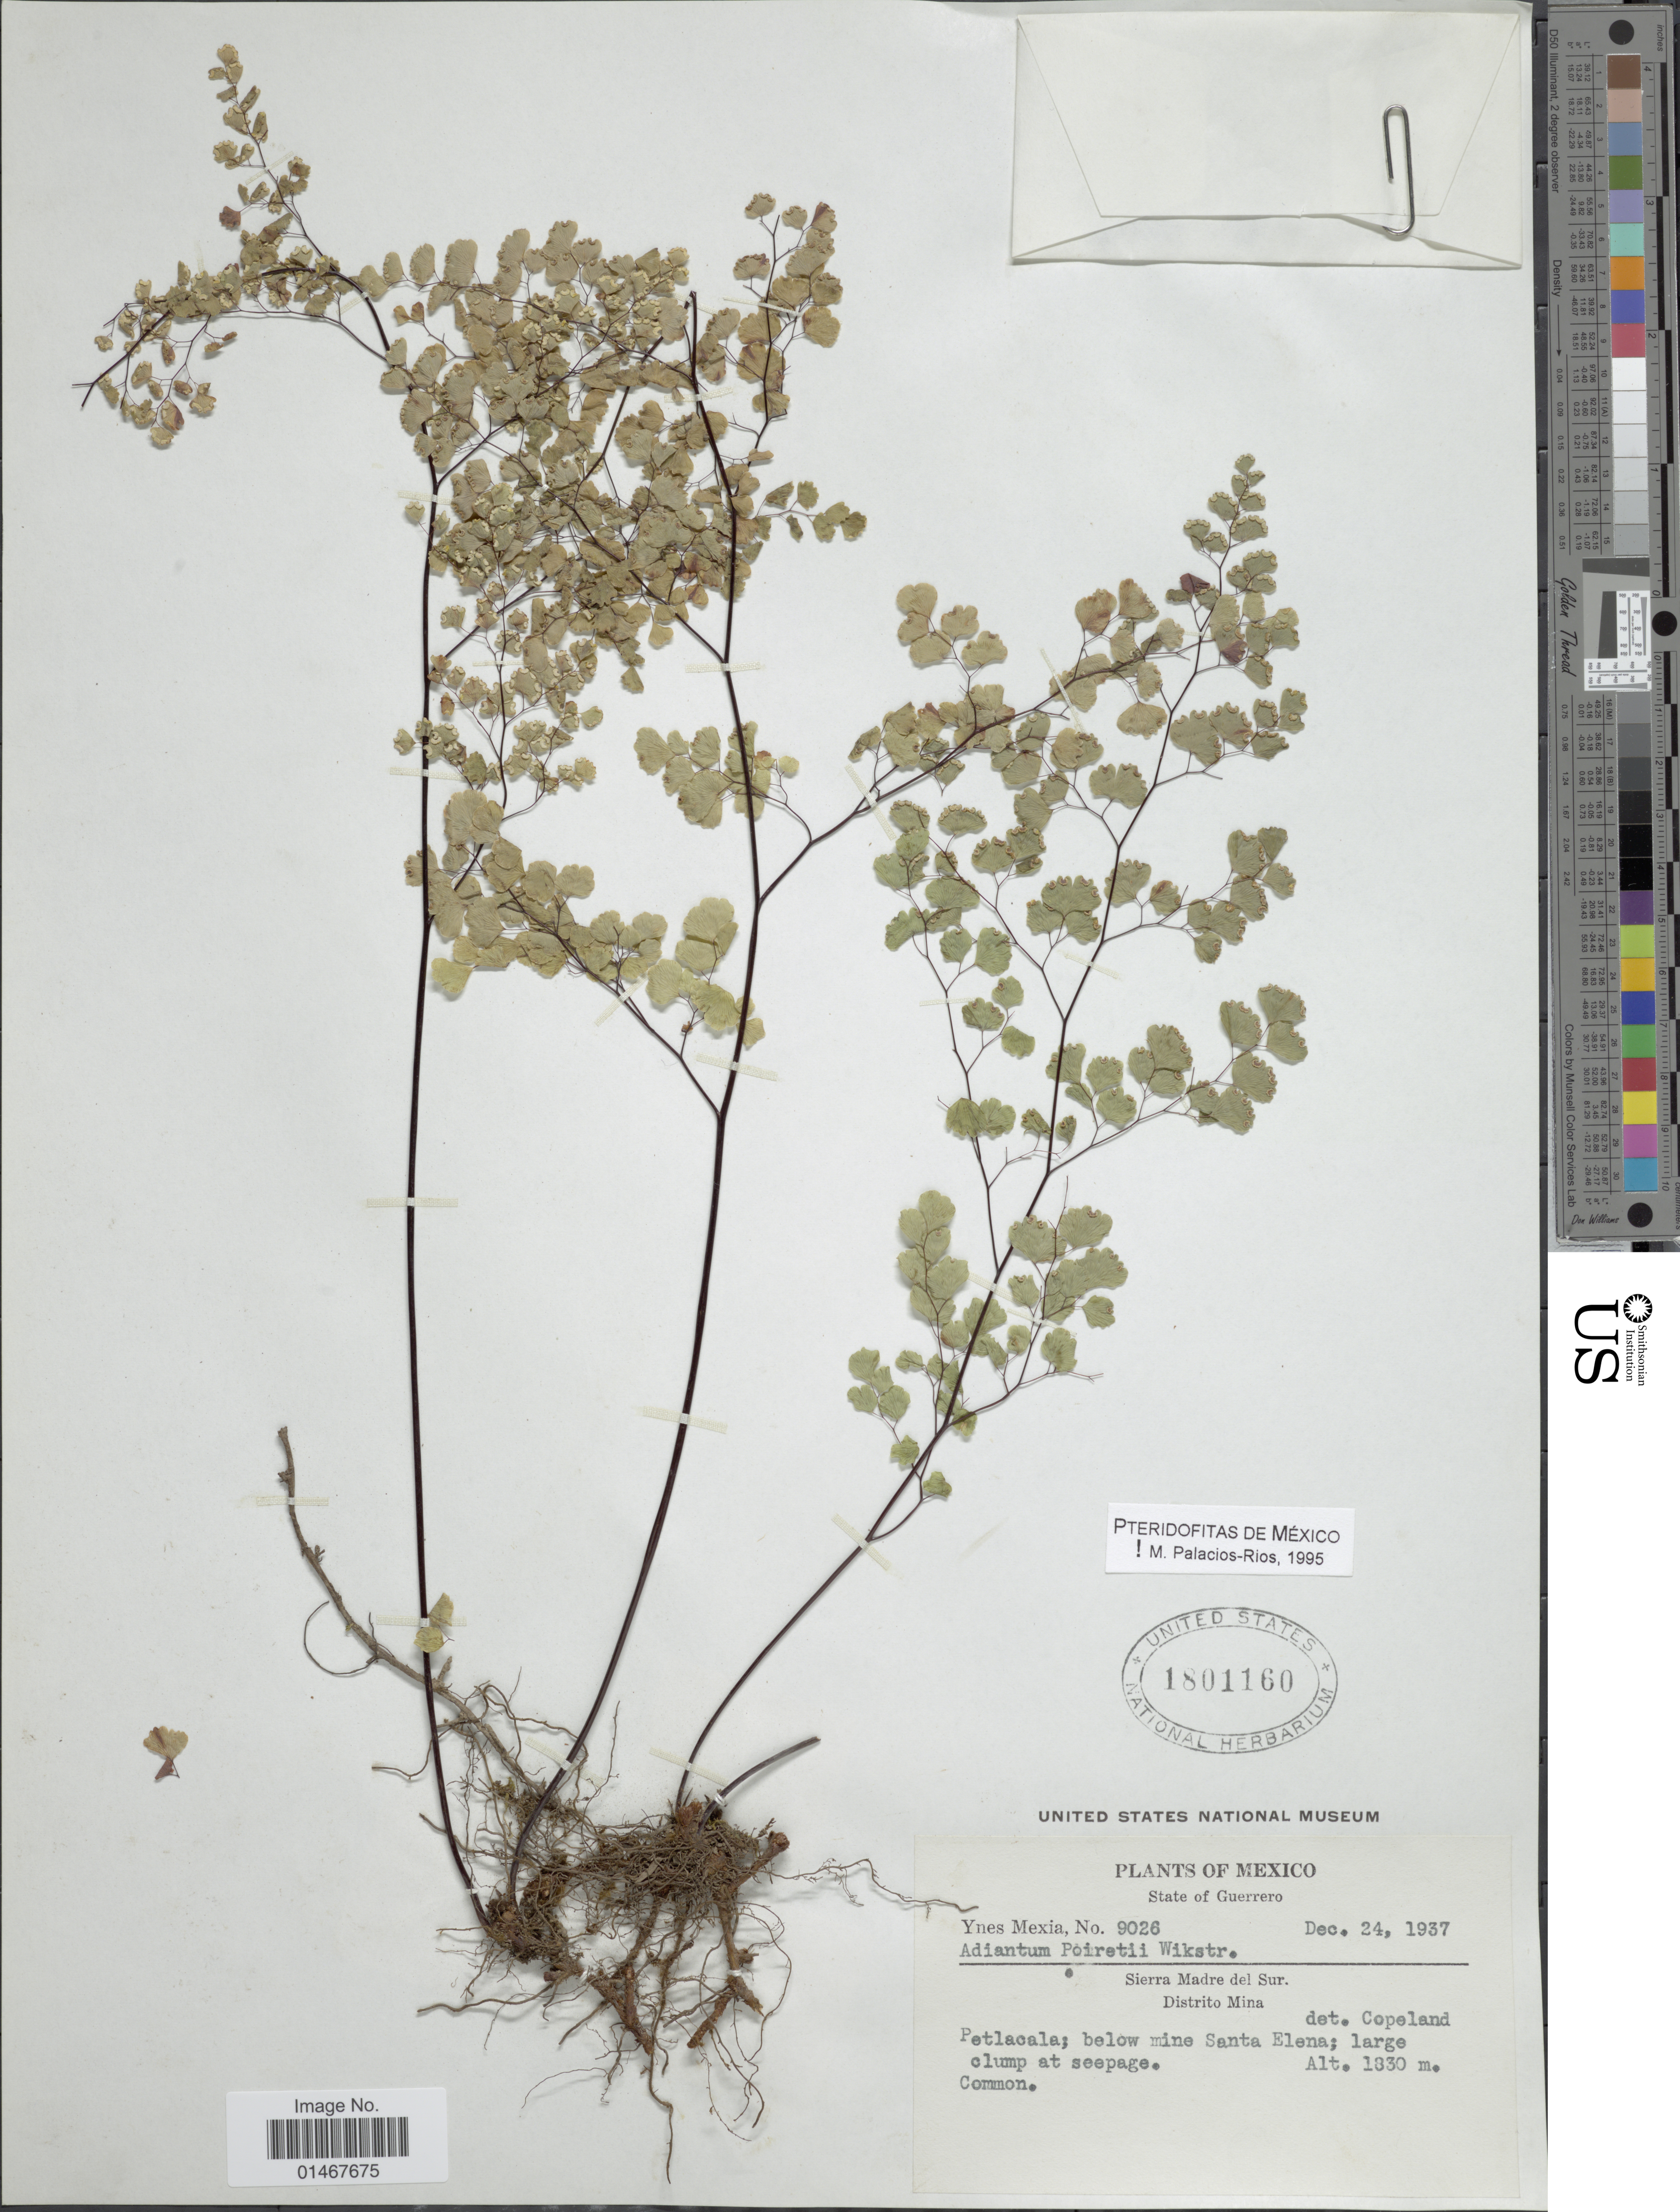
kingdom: Plantae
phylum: Tracheophyta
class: Polypodiopsida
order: Polypodiales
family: Pteridaceae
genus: Adiantum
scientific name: Adiantum poiretii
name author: Wikstr.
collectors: Y. Mexia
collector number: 9026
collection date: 1937-12-24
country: Mexico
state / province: Guerrero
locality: Sierra Madre del Sur, Distrito Mina, Petlacala; below mine Santa Elena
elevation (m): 1830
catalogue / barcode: US 1801160